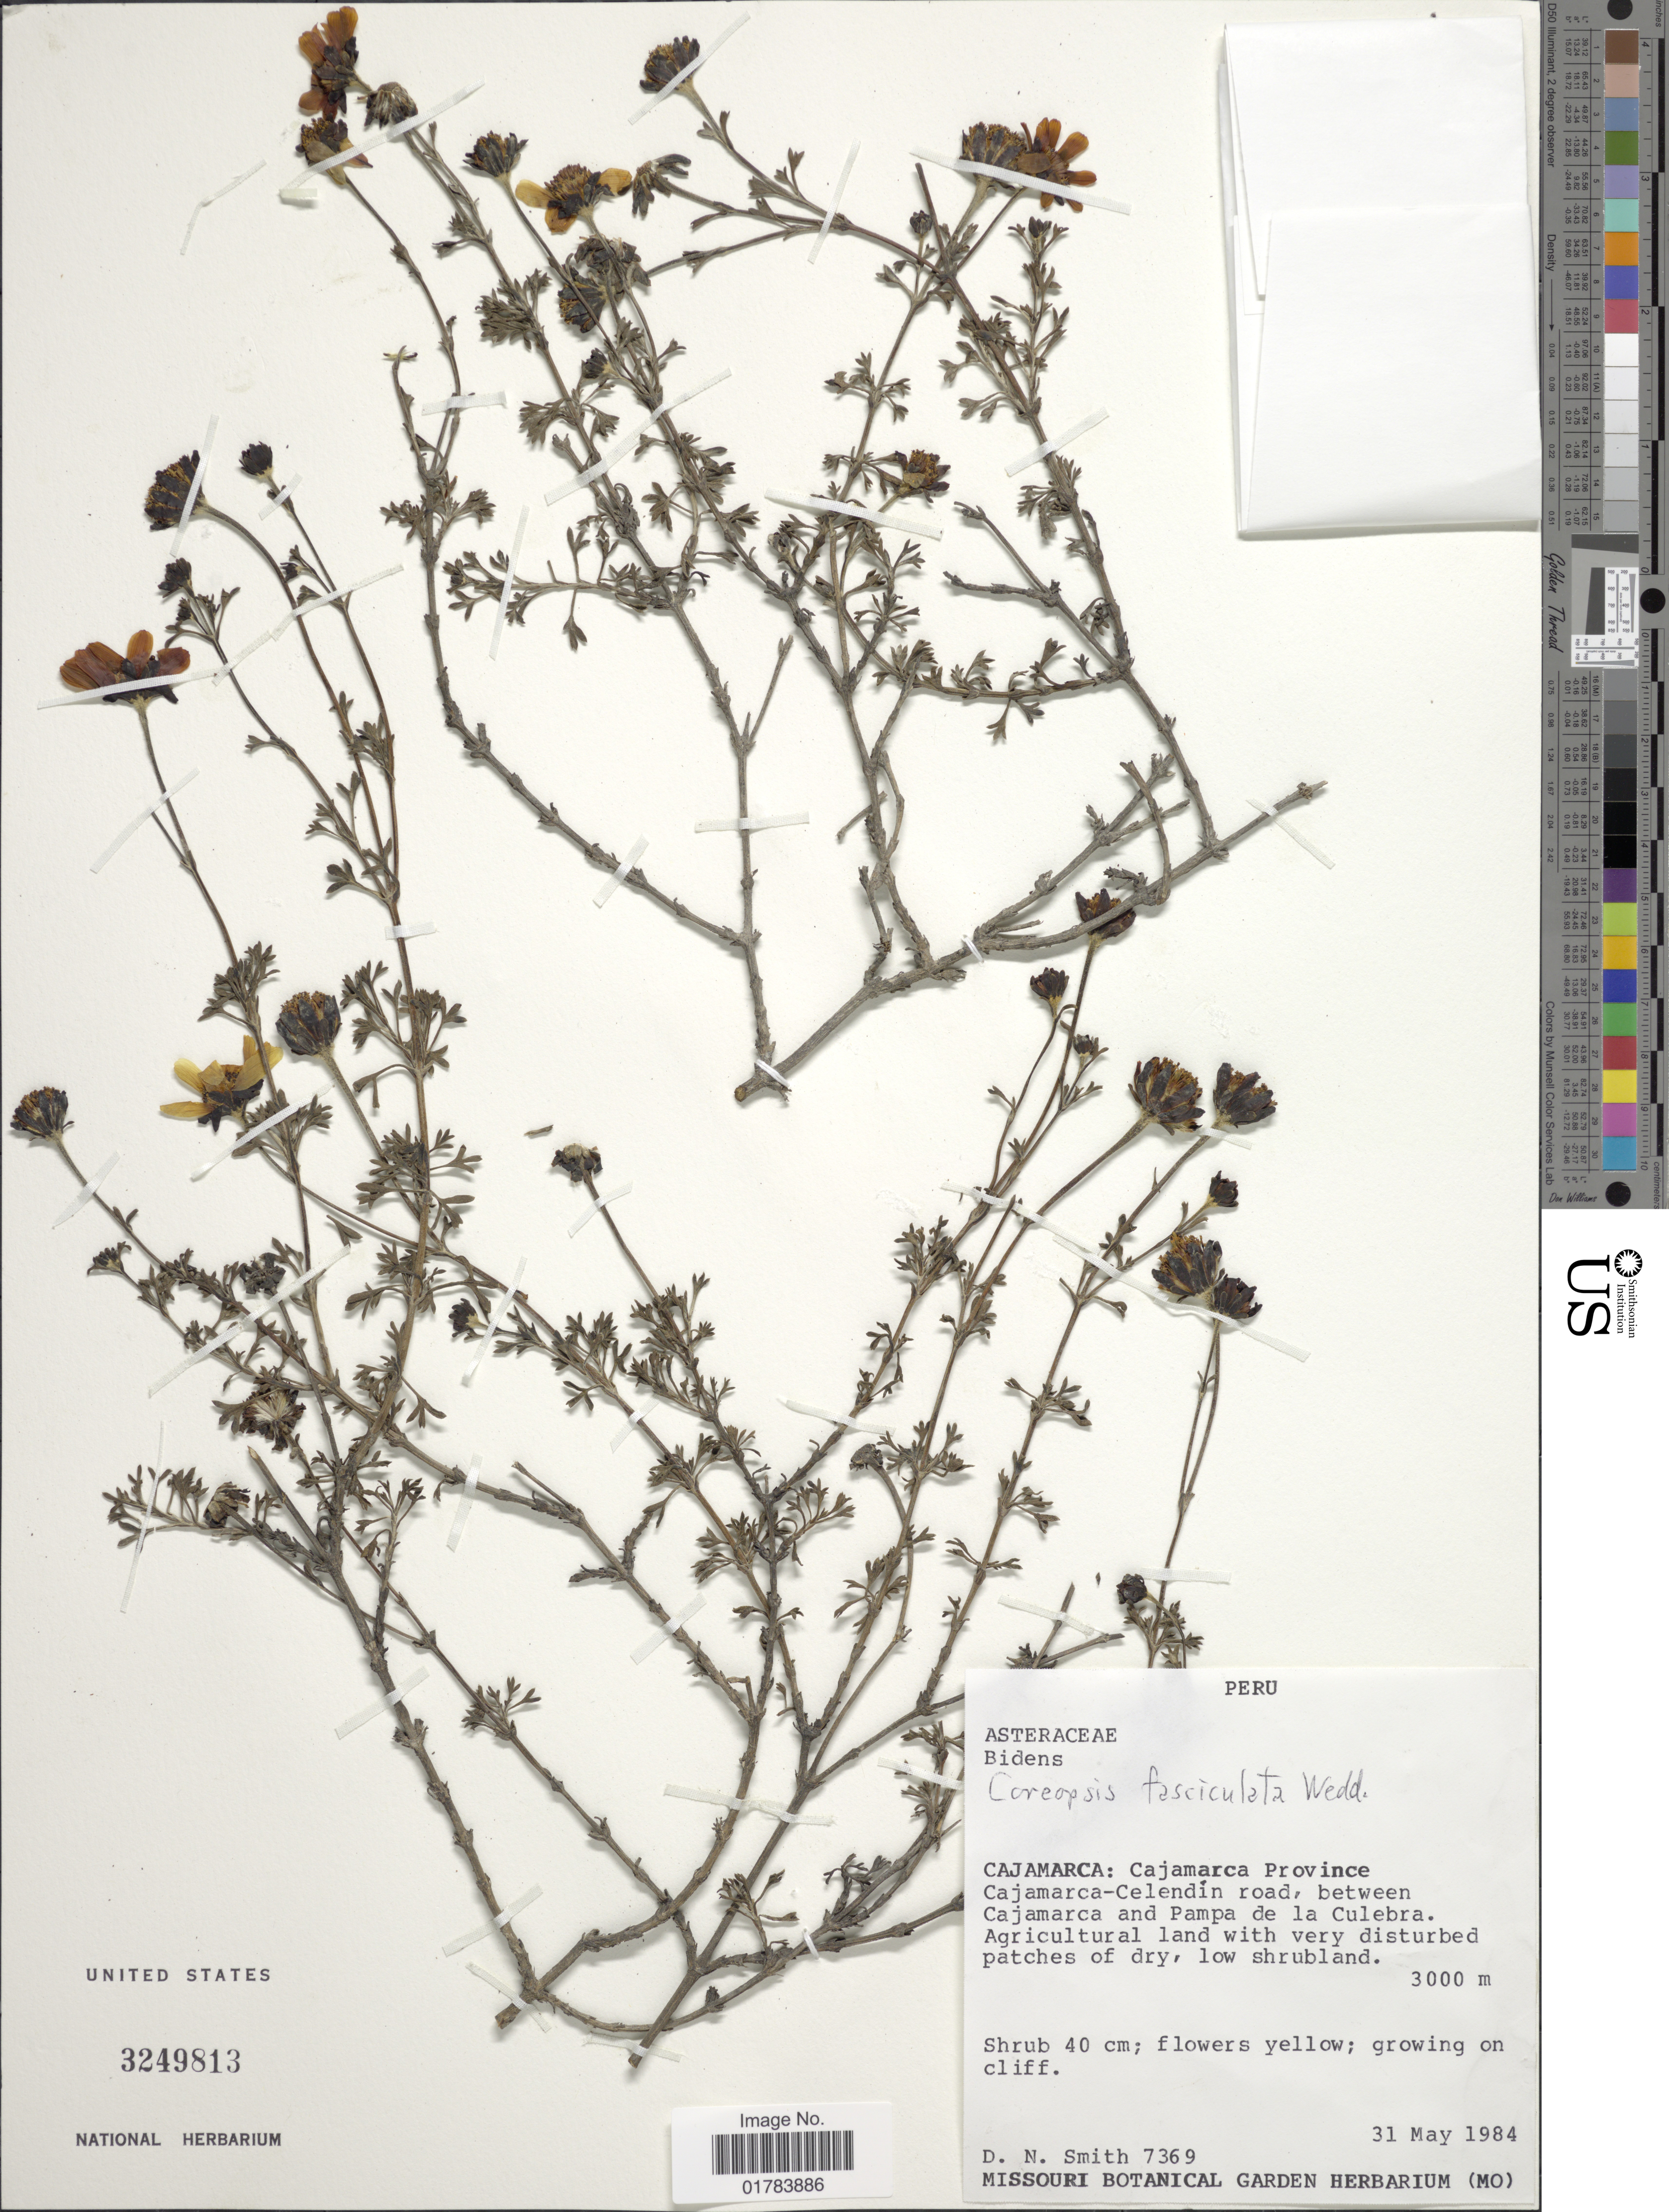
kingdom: Plantae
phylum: Tracheophyta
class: Magnoliopsida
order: Asterales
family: Asteraceae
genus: Coreopsis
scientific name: Coreopsis fasciculata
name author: Wedd.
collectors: D. Smith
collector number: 7369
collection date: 1984-05-31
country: Peru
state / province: Cajamarca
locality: Cajamarca Province, Cajamarca-Celendin Road, between Cajamarca and Pampa de la Culebra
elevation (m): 3000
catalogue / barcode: US 3249813